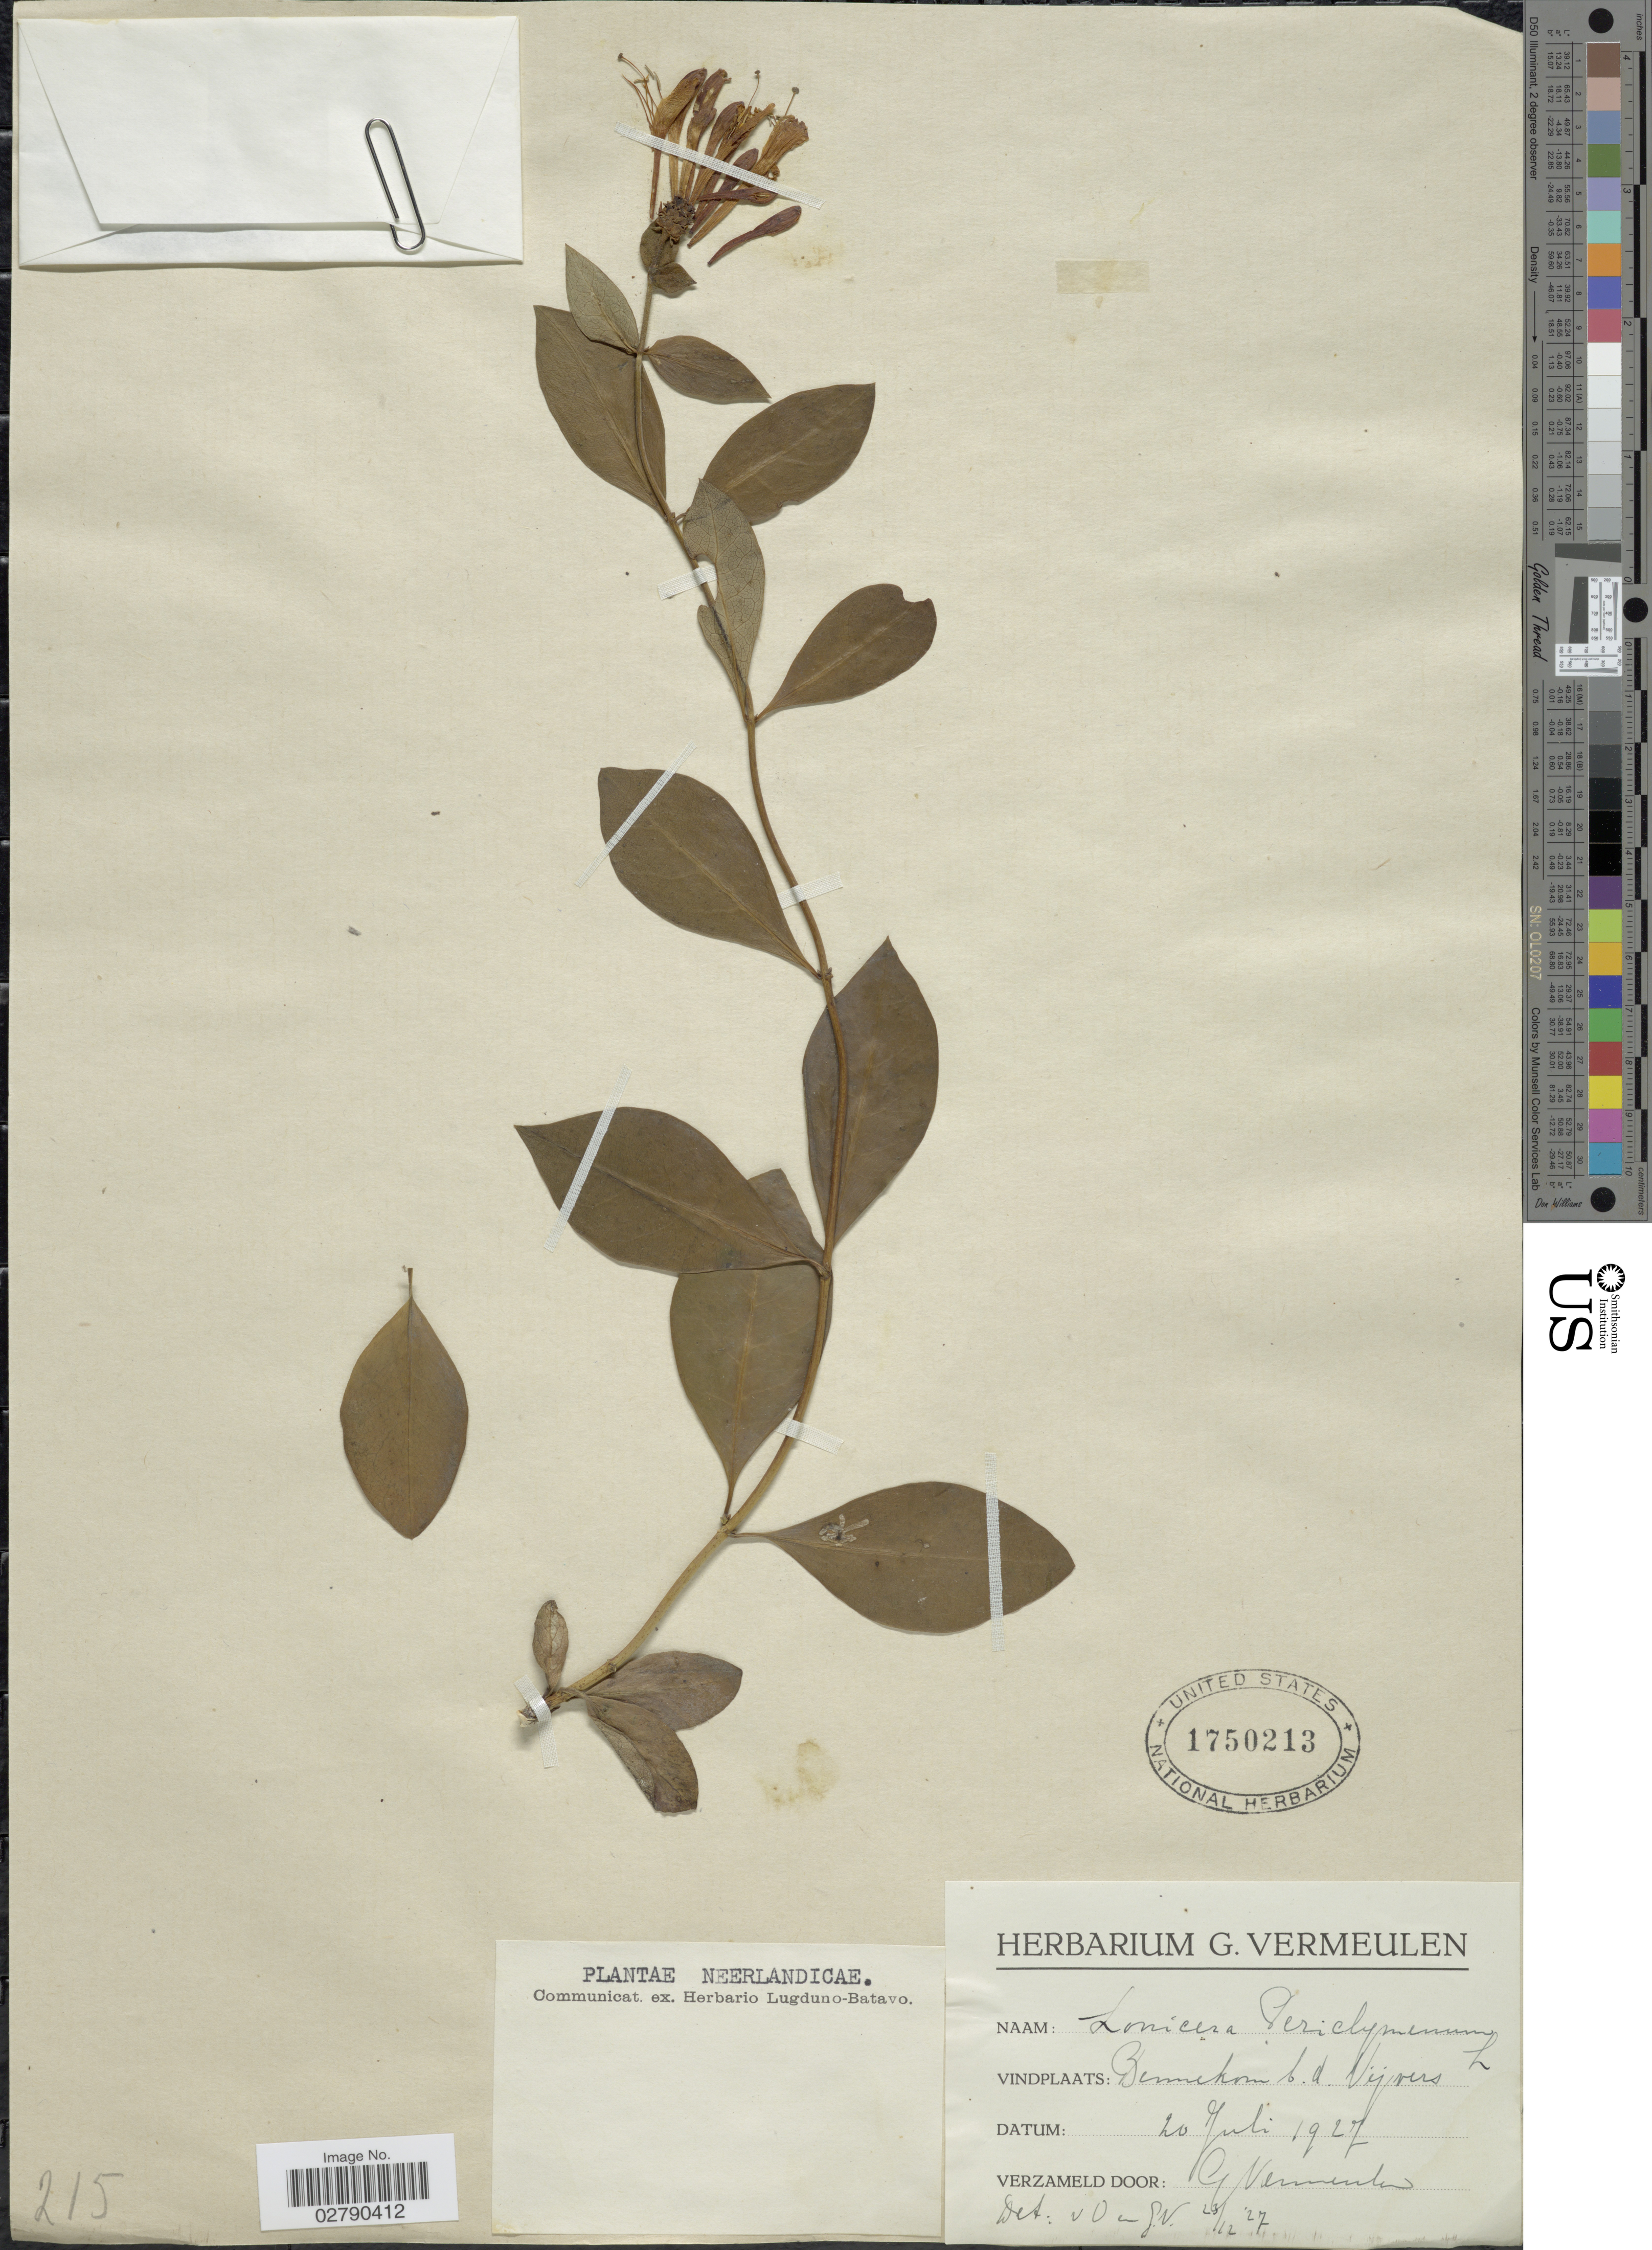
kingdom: Plantae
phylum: Tracheophyta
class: Magnoliopsida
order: Dipsacales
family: Caprifoliaceae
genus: Lonicera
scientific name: Lonicera periclymenum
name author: L.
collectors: G. Vermeulen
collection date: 1927-07-20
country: Netherlands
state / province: Gelderland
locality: Bennekom b.d. Vijvers. Neerlandicae.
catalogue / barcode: US 1750213